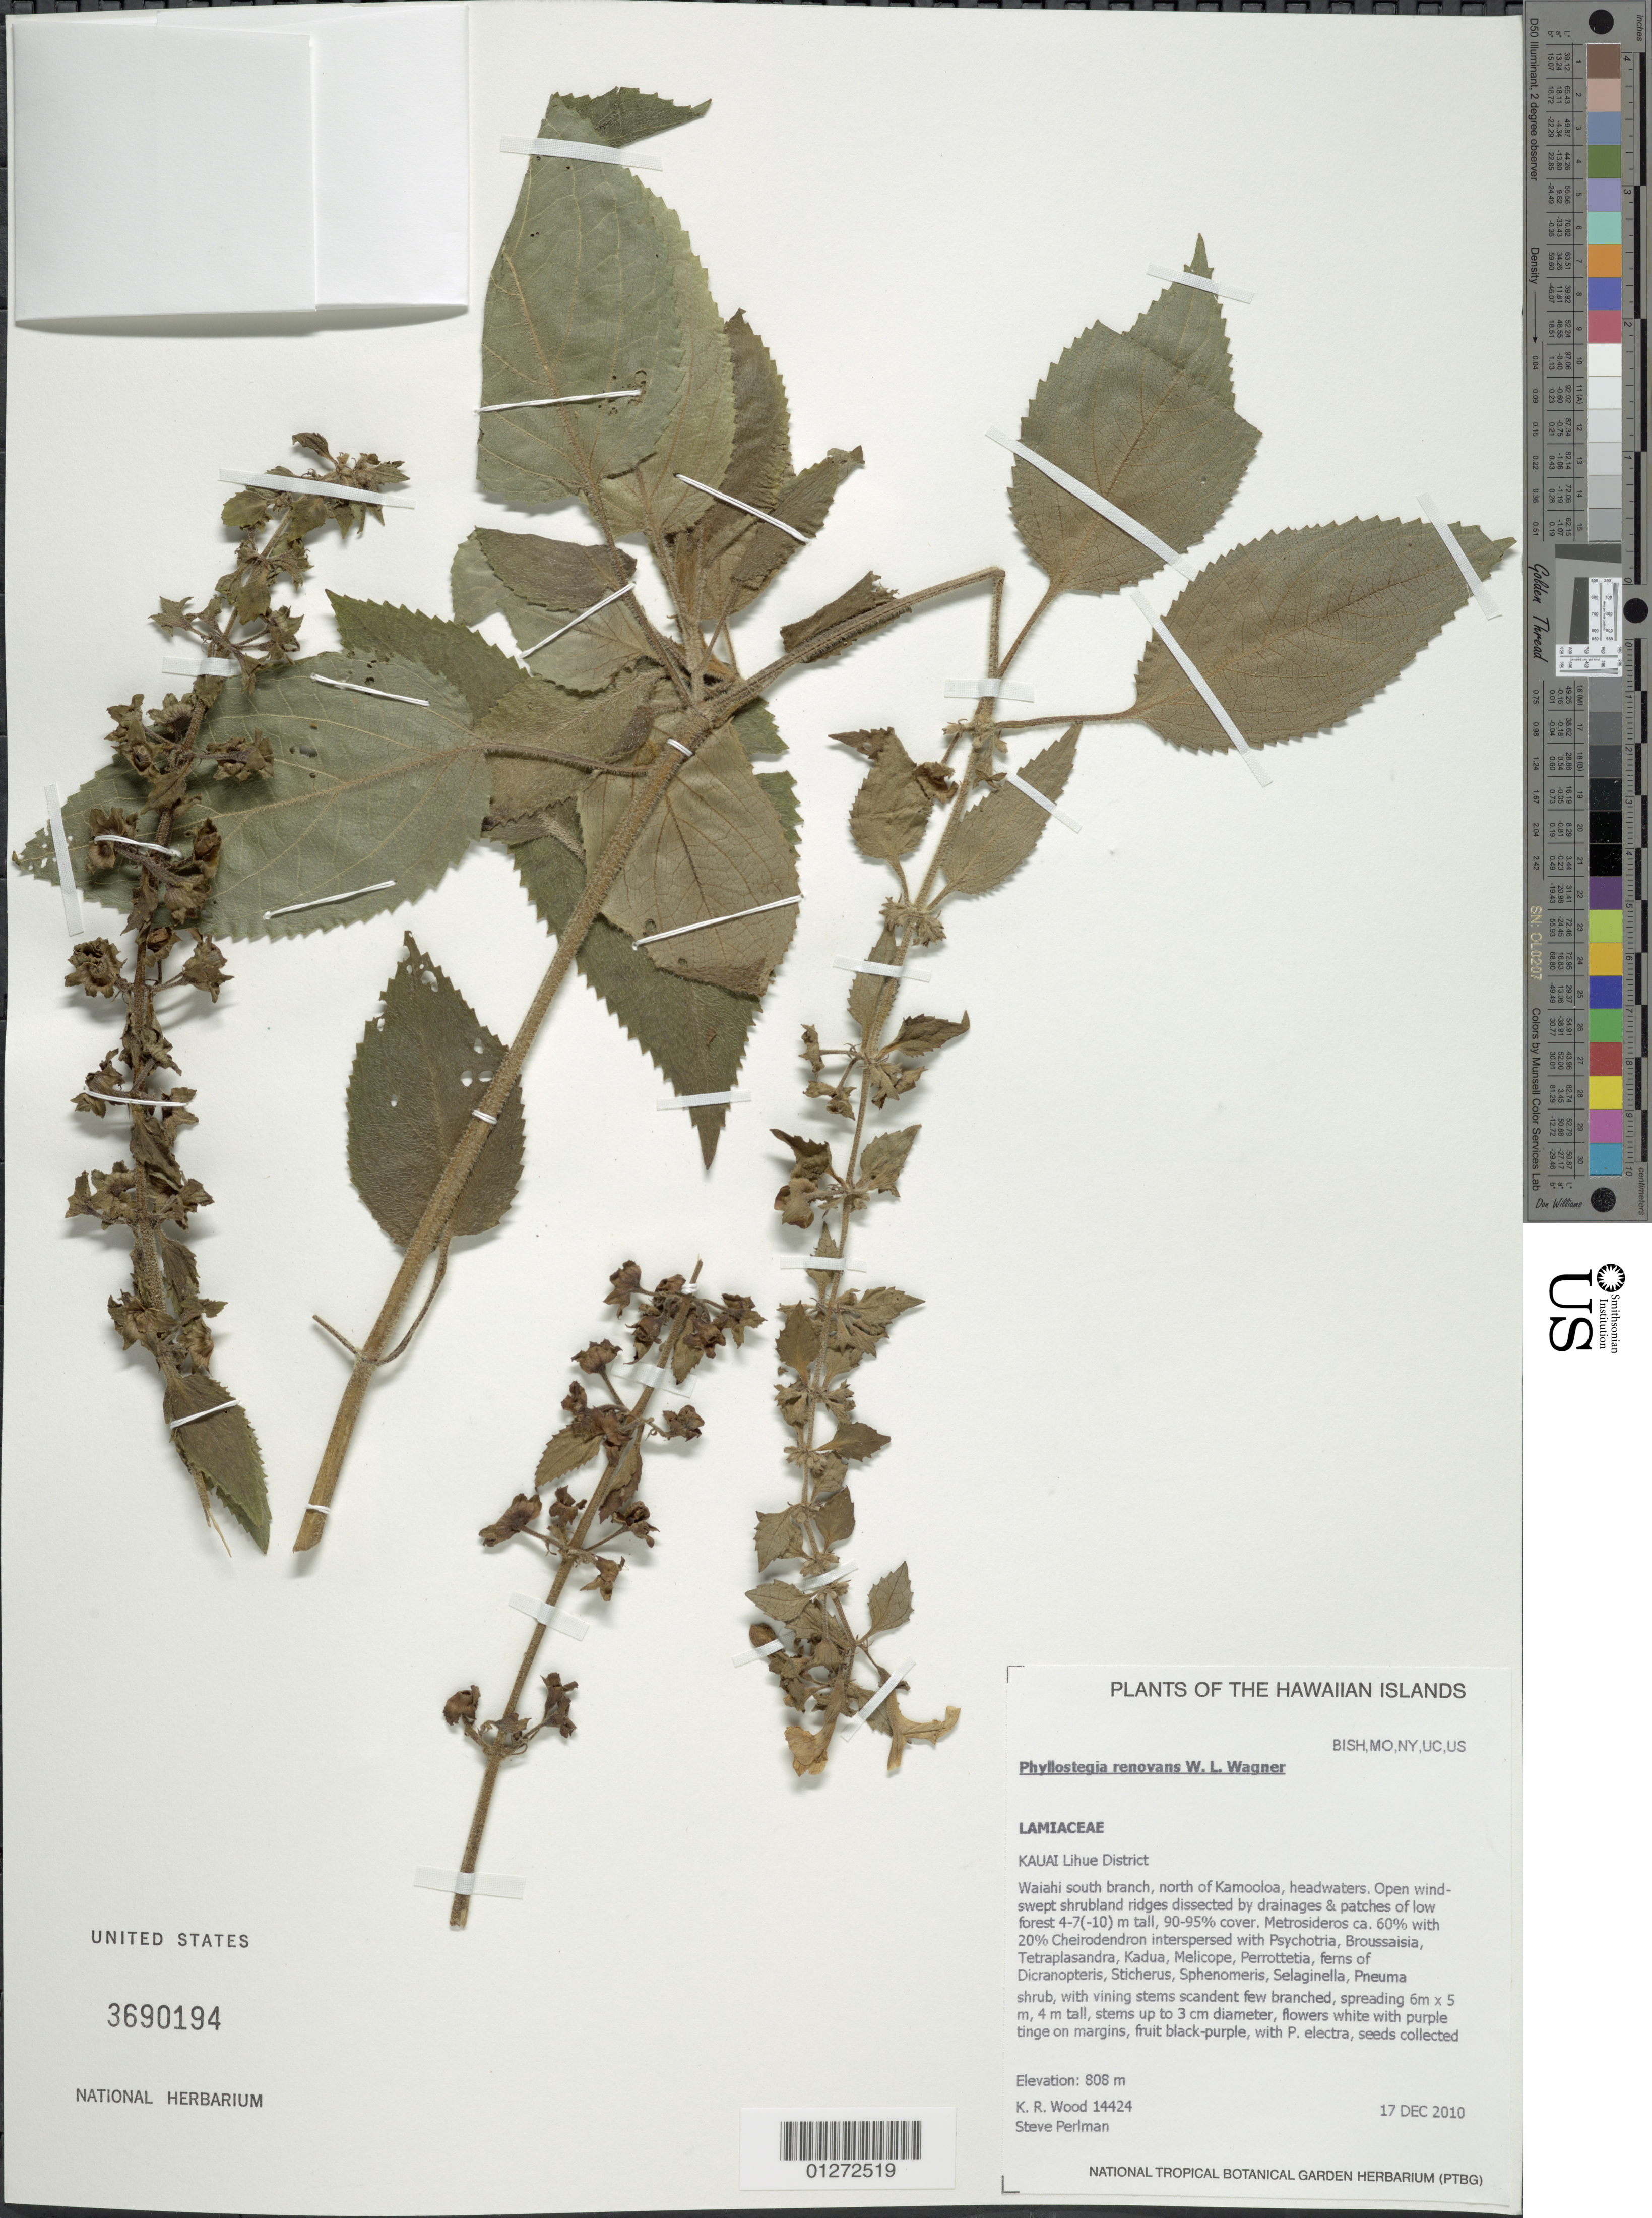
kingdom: Plantae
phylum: Tracheophyta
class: Magnoliopsida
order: Lamiales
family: Lamiaceae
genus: Phyllostegia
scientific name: Phyllostegia renovans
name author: W.L. Wagner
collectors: K. R. Wood & S. P. Perlman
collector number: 14424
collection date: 2010-12-17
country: United States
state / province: Hawaii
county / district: Kauai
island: Kaua'i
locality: Lihue District, Waiahi south branch, north of Kamooloa, headwaters.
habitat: Open windswept shrubland ridges dissected by drainages and patches of low forest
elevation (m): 808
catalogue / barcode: US 3690194